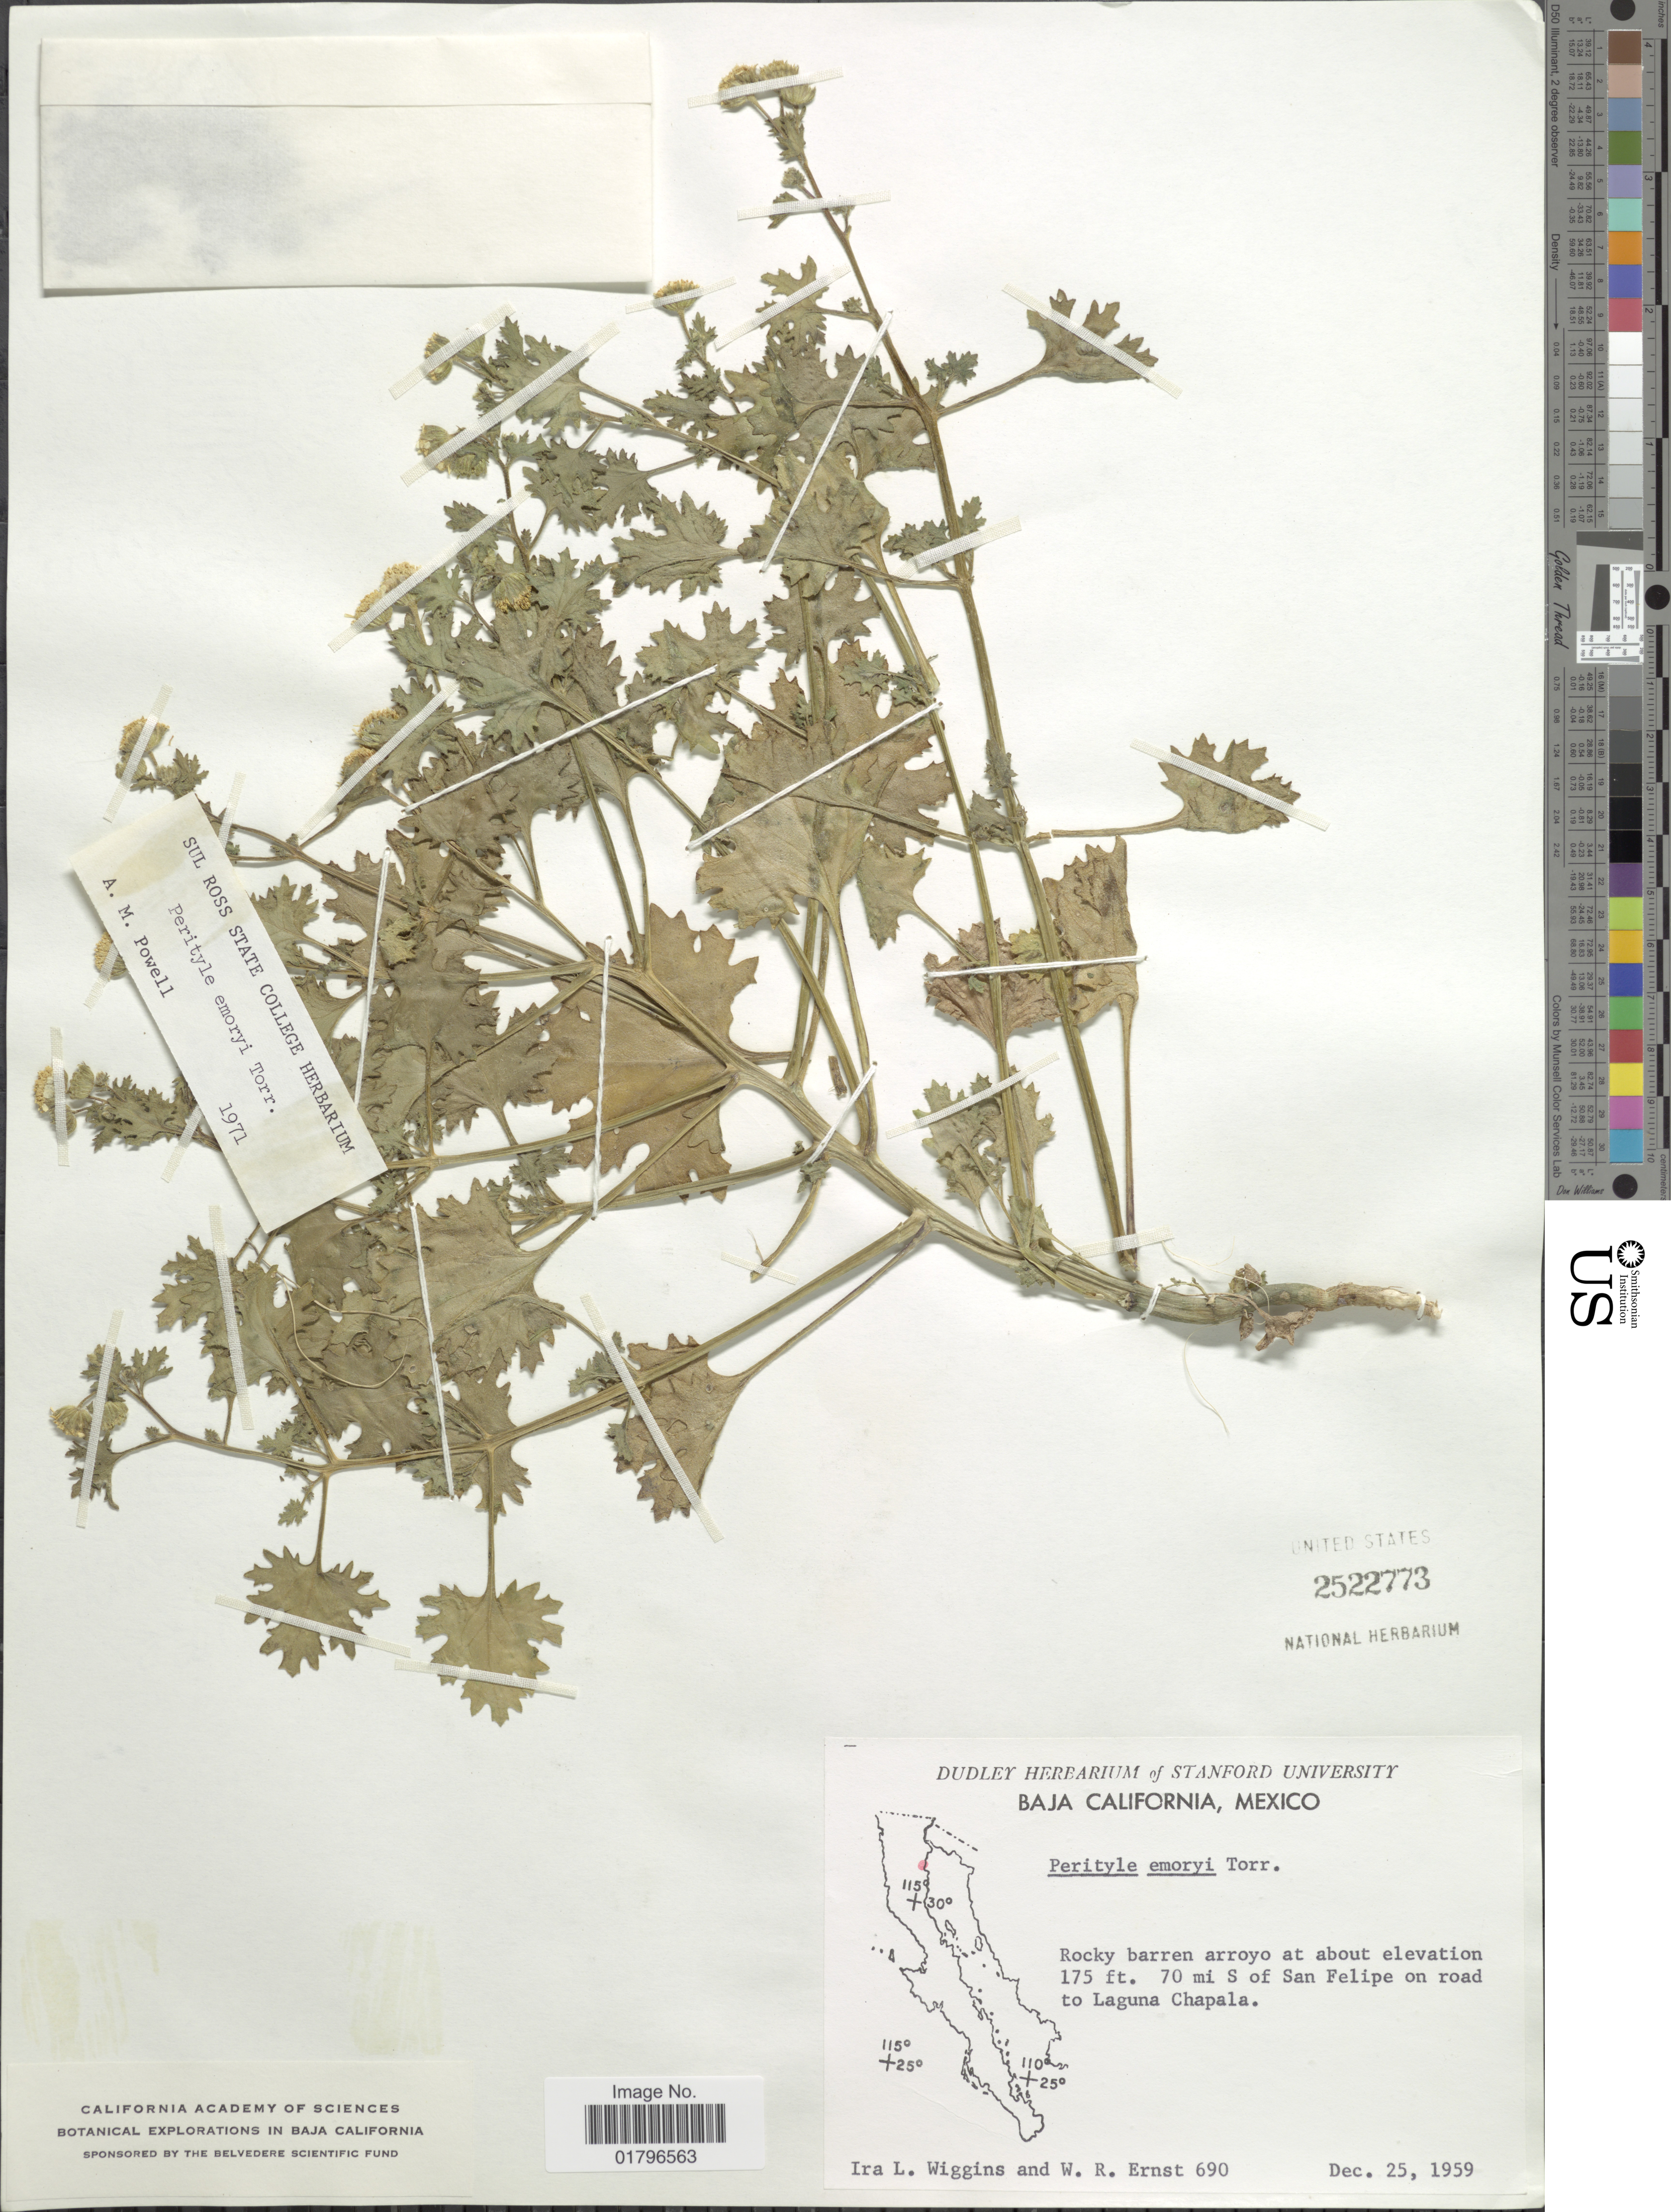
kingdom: Plantae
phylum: Tracheophyta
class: Magnoliopsida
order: Asterales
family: Asteraceae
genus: Perityle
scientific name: Perityle emoryi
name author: Torr.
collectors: I. L. Wiggins & W. R. Ernst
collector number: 690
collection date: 1959-12-25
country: Mexico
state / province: Baja California Sur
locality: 70 mi S of San Felipe on road to Laguna Chapala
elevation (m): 53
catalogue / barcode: US 2522773